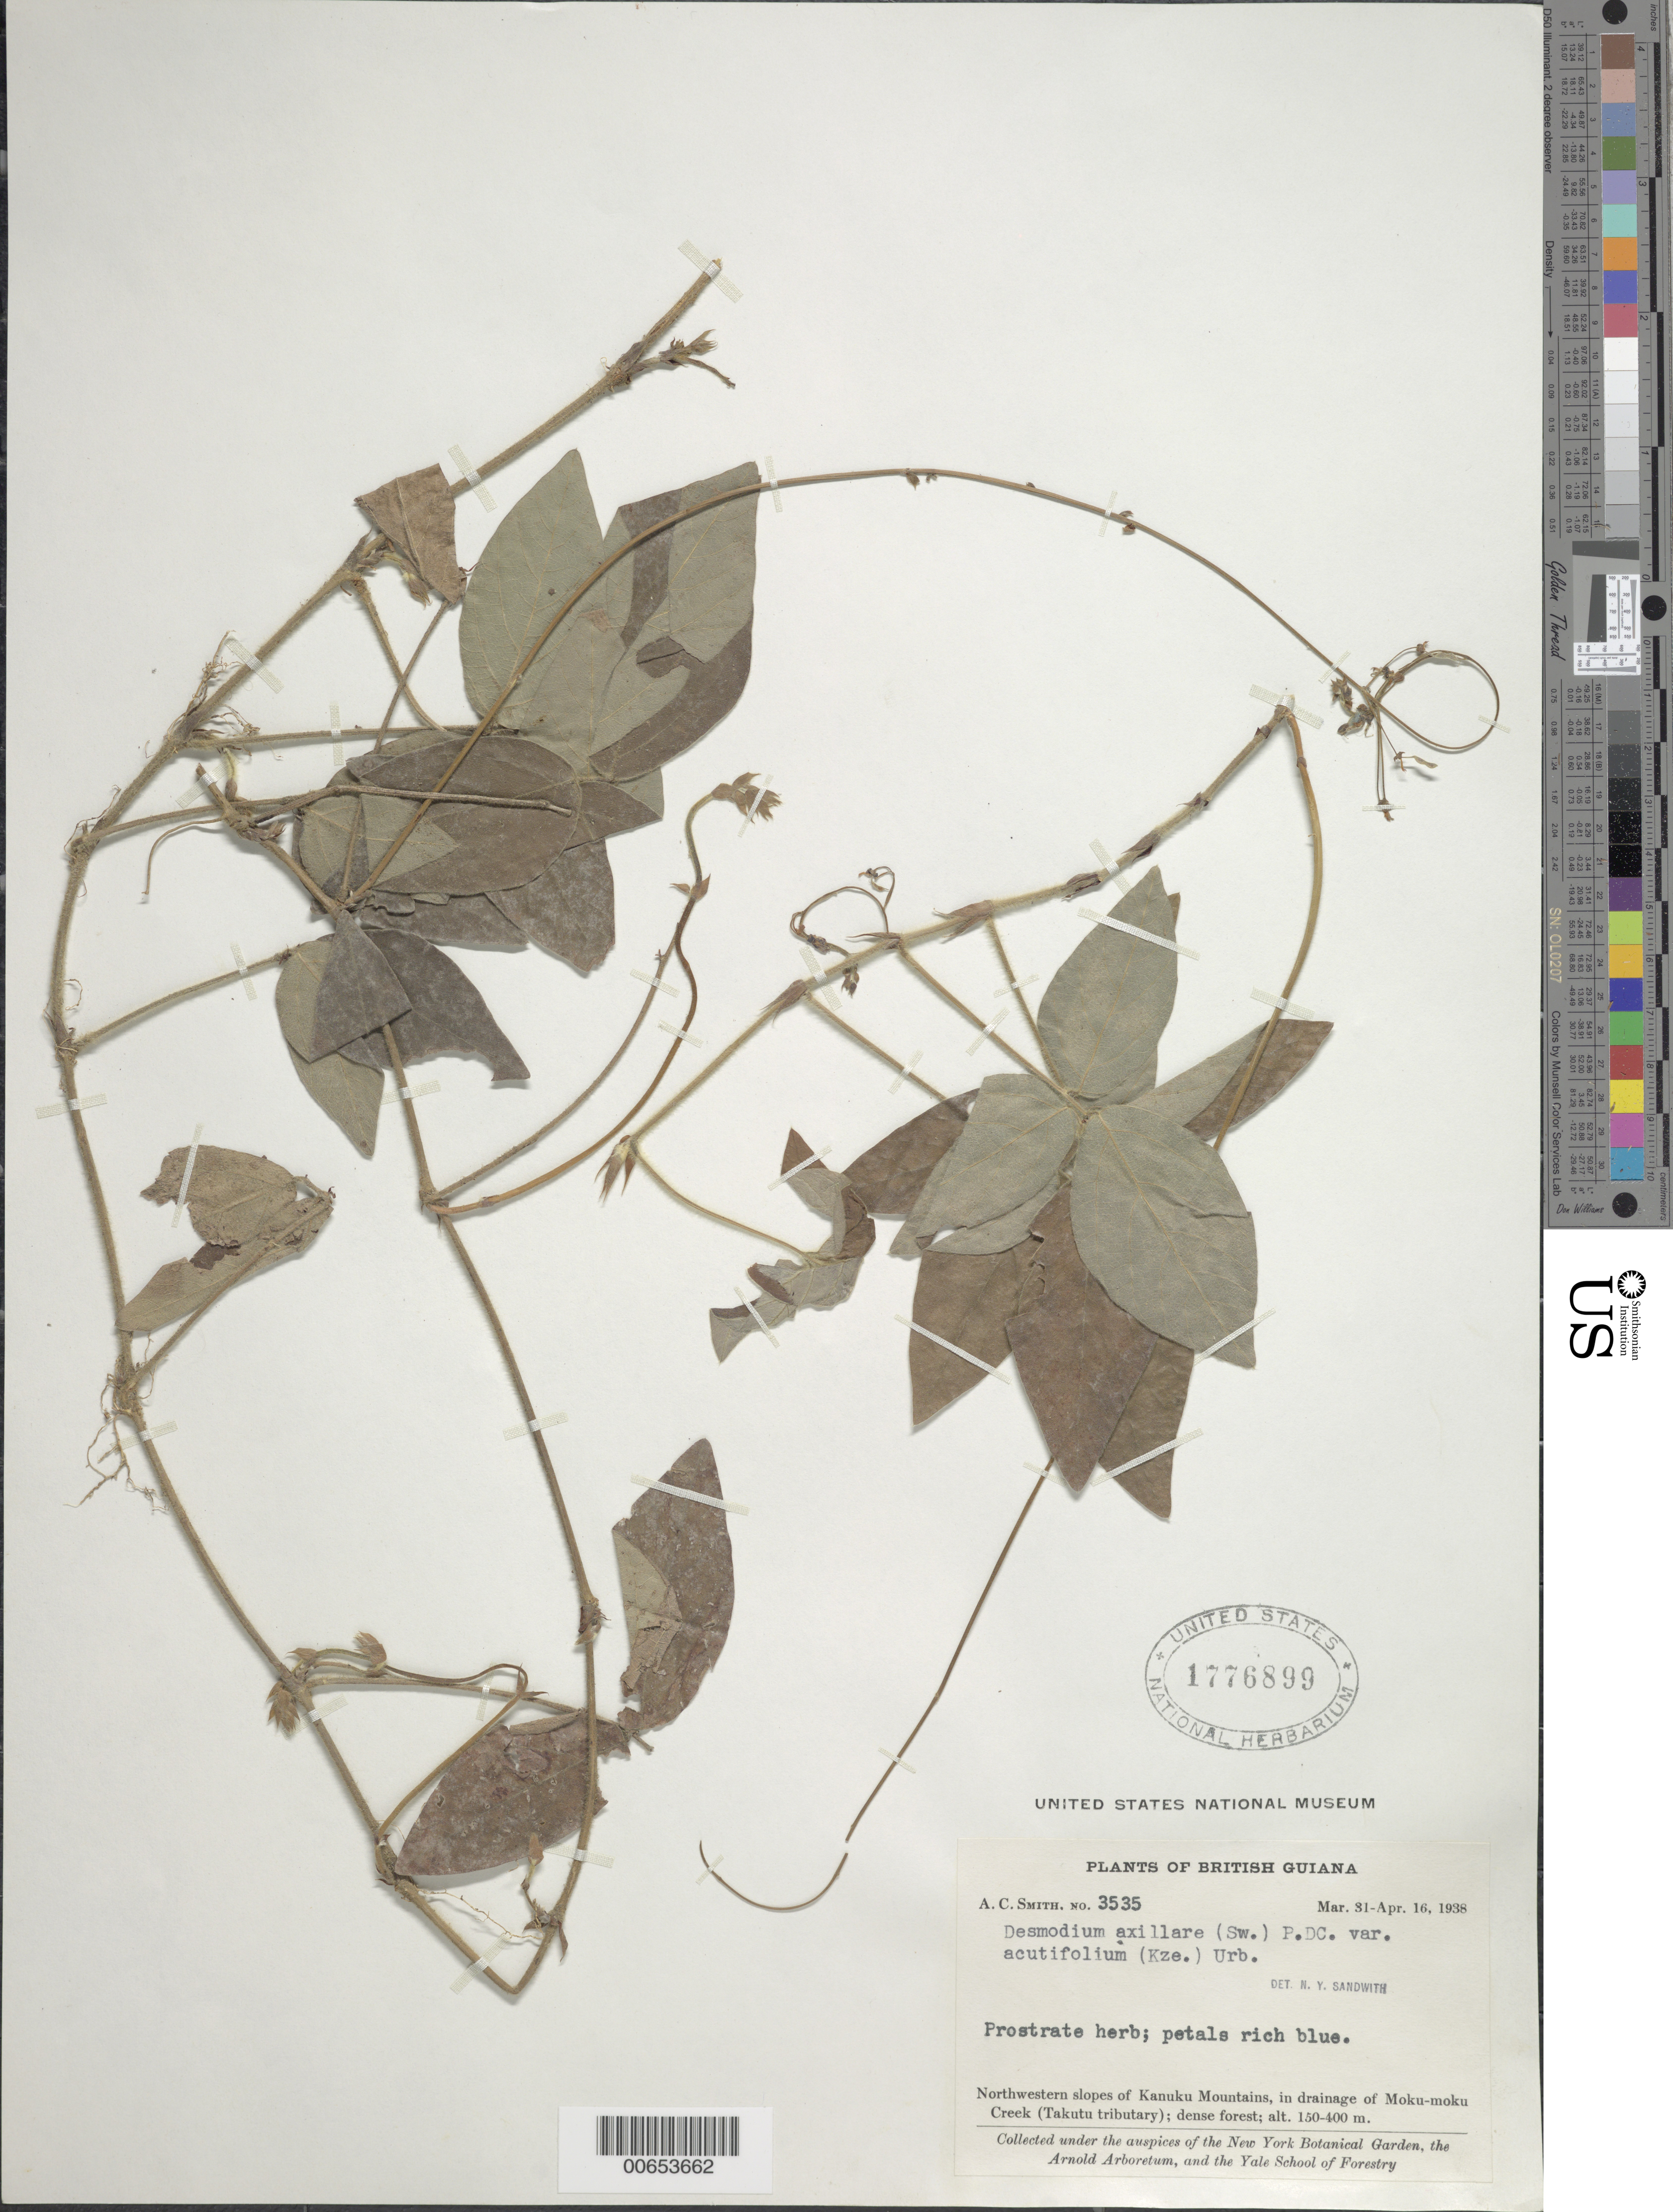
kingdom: Plantae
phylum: Tracheophyta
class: Magnoliopsida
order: Fabales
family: Fabaceae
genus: Desmodium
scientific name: Desmodium axillare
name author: (Sw.) DC.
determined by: Sandwith, N. Y.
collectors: A. C. Smith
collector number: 3535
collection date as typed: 31-Mar-38 to 16-Apr-38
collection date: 1938-03-31/1938-04-16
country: Guyana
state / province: U. Takutu-U. Essequibo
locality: Kanuku Mts., NW slopes, in drainage of Moku-moku Creek (Takutu tributary)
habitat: Dense forest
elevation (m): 150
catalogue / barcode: US 1776899